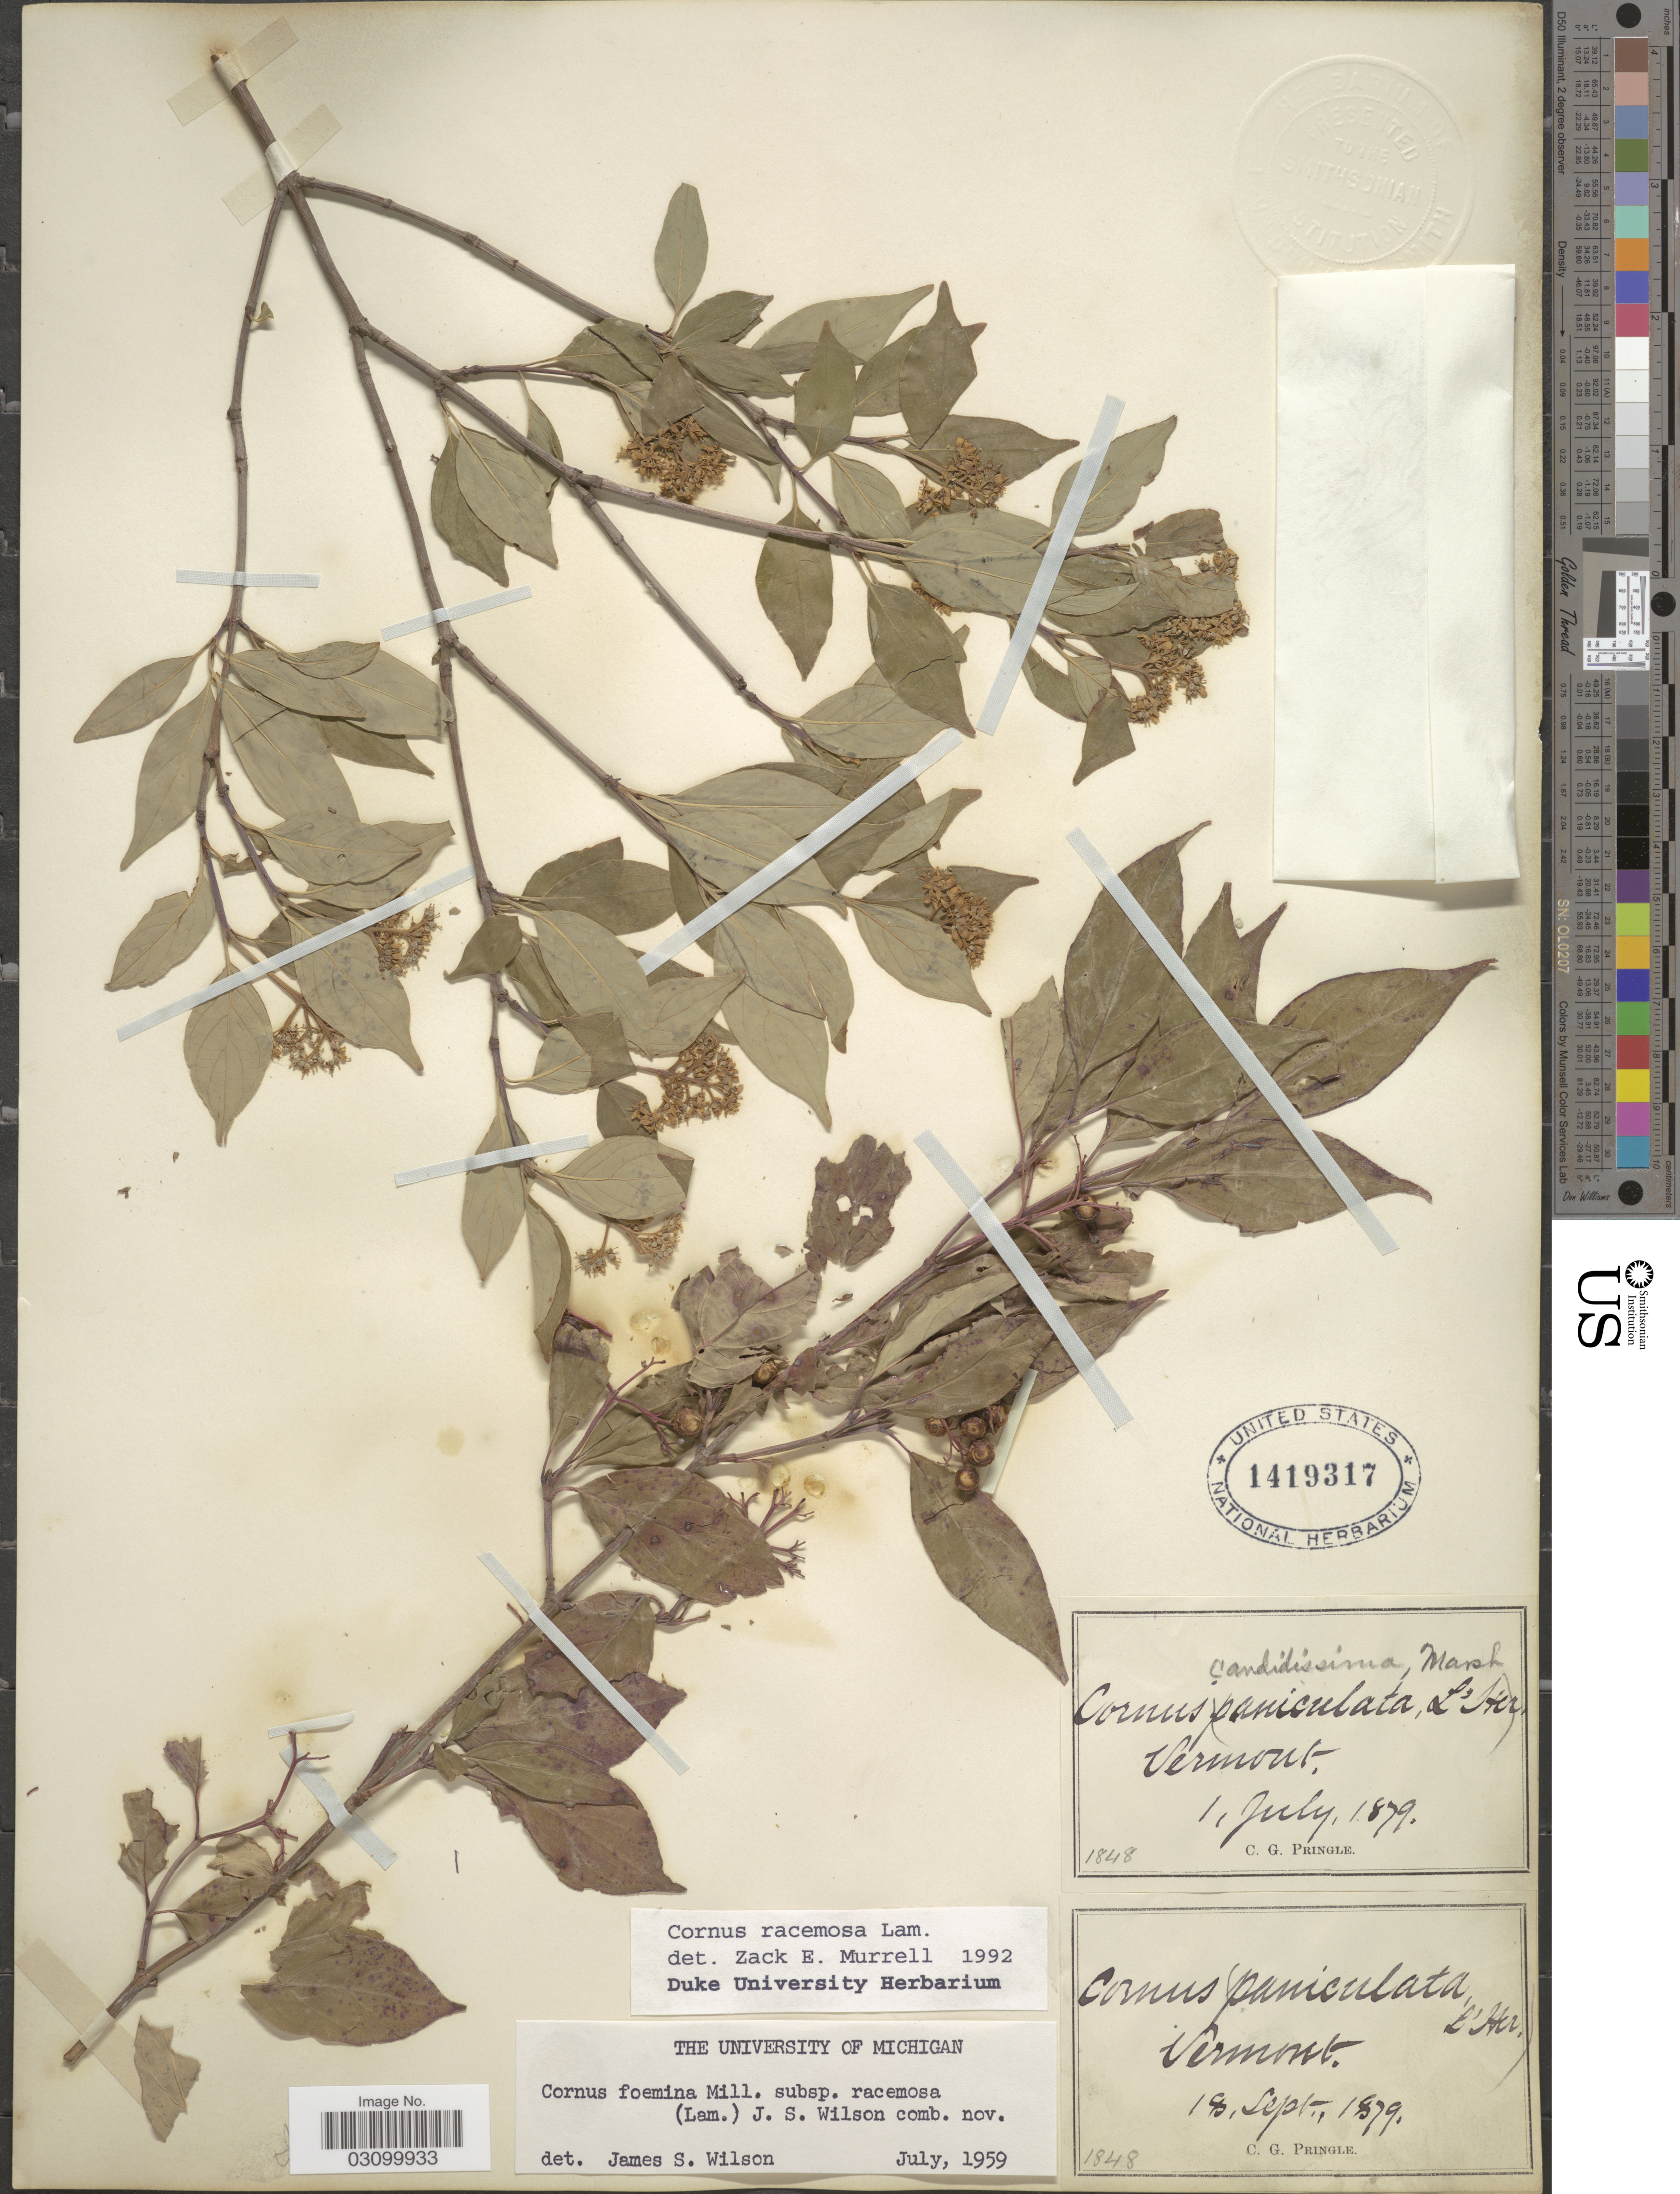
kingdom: Plantae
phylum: Tracheophyta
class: Magnoliopsida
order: Cornales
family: Cornaceae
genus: Cornus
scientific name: Cornus racemosa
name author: Lam.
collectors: C. G. Pringle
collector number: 1848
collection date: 1879-07-01/1879-09-18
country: United States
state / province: Vermont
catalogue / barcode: US 1419317